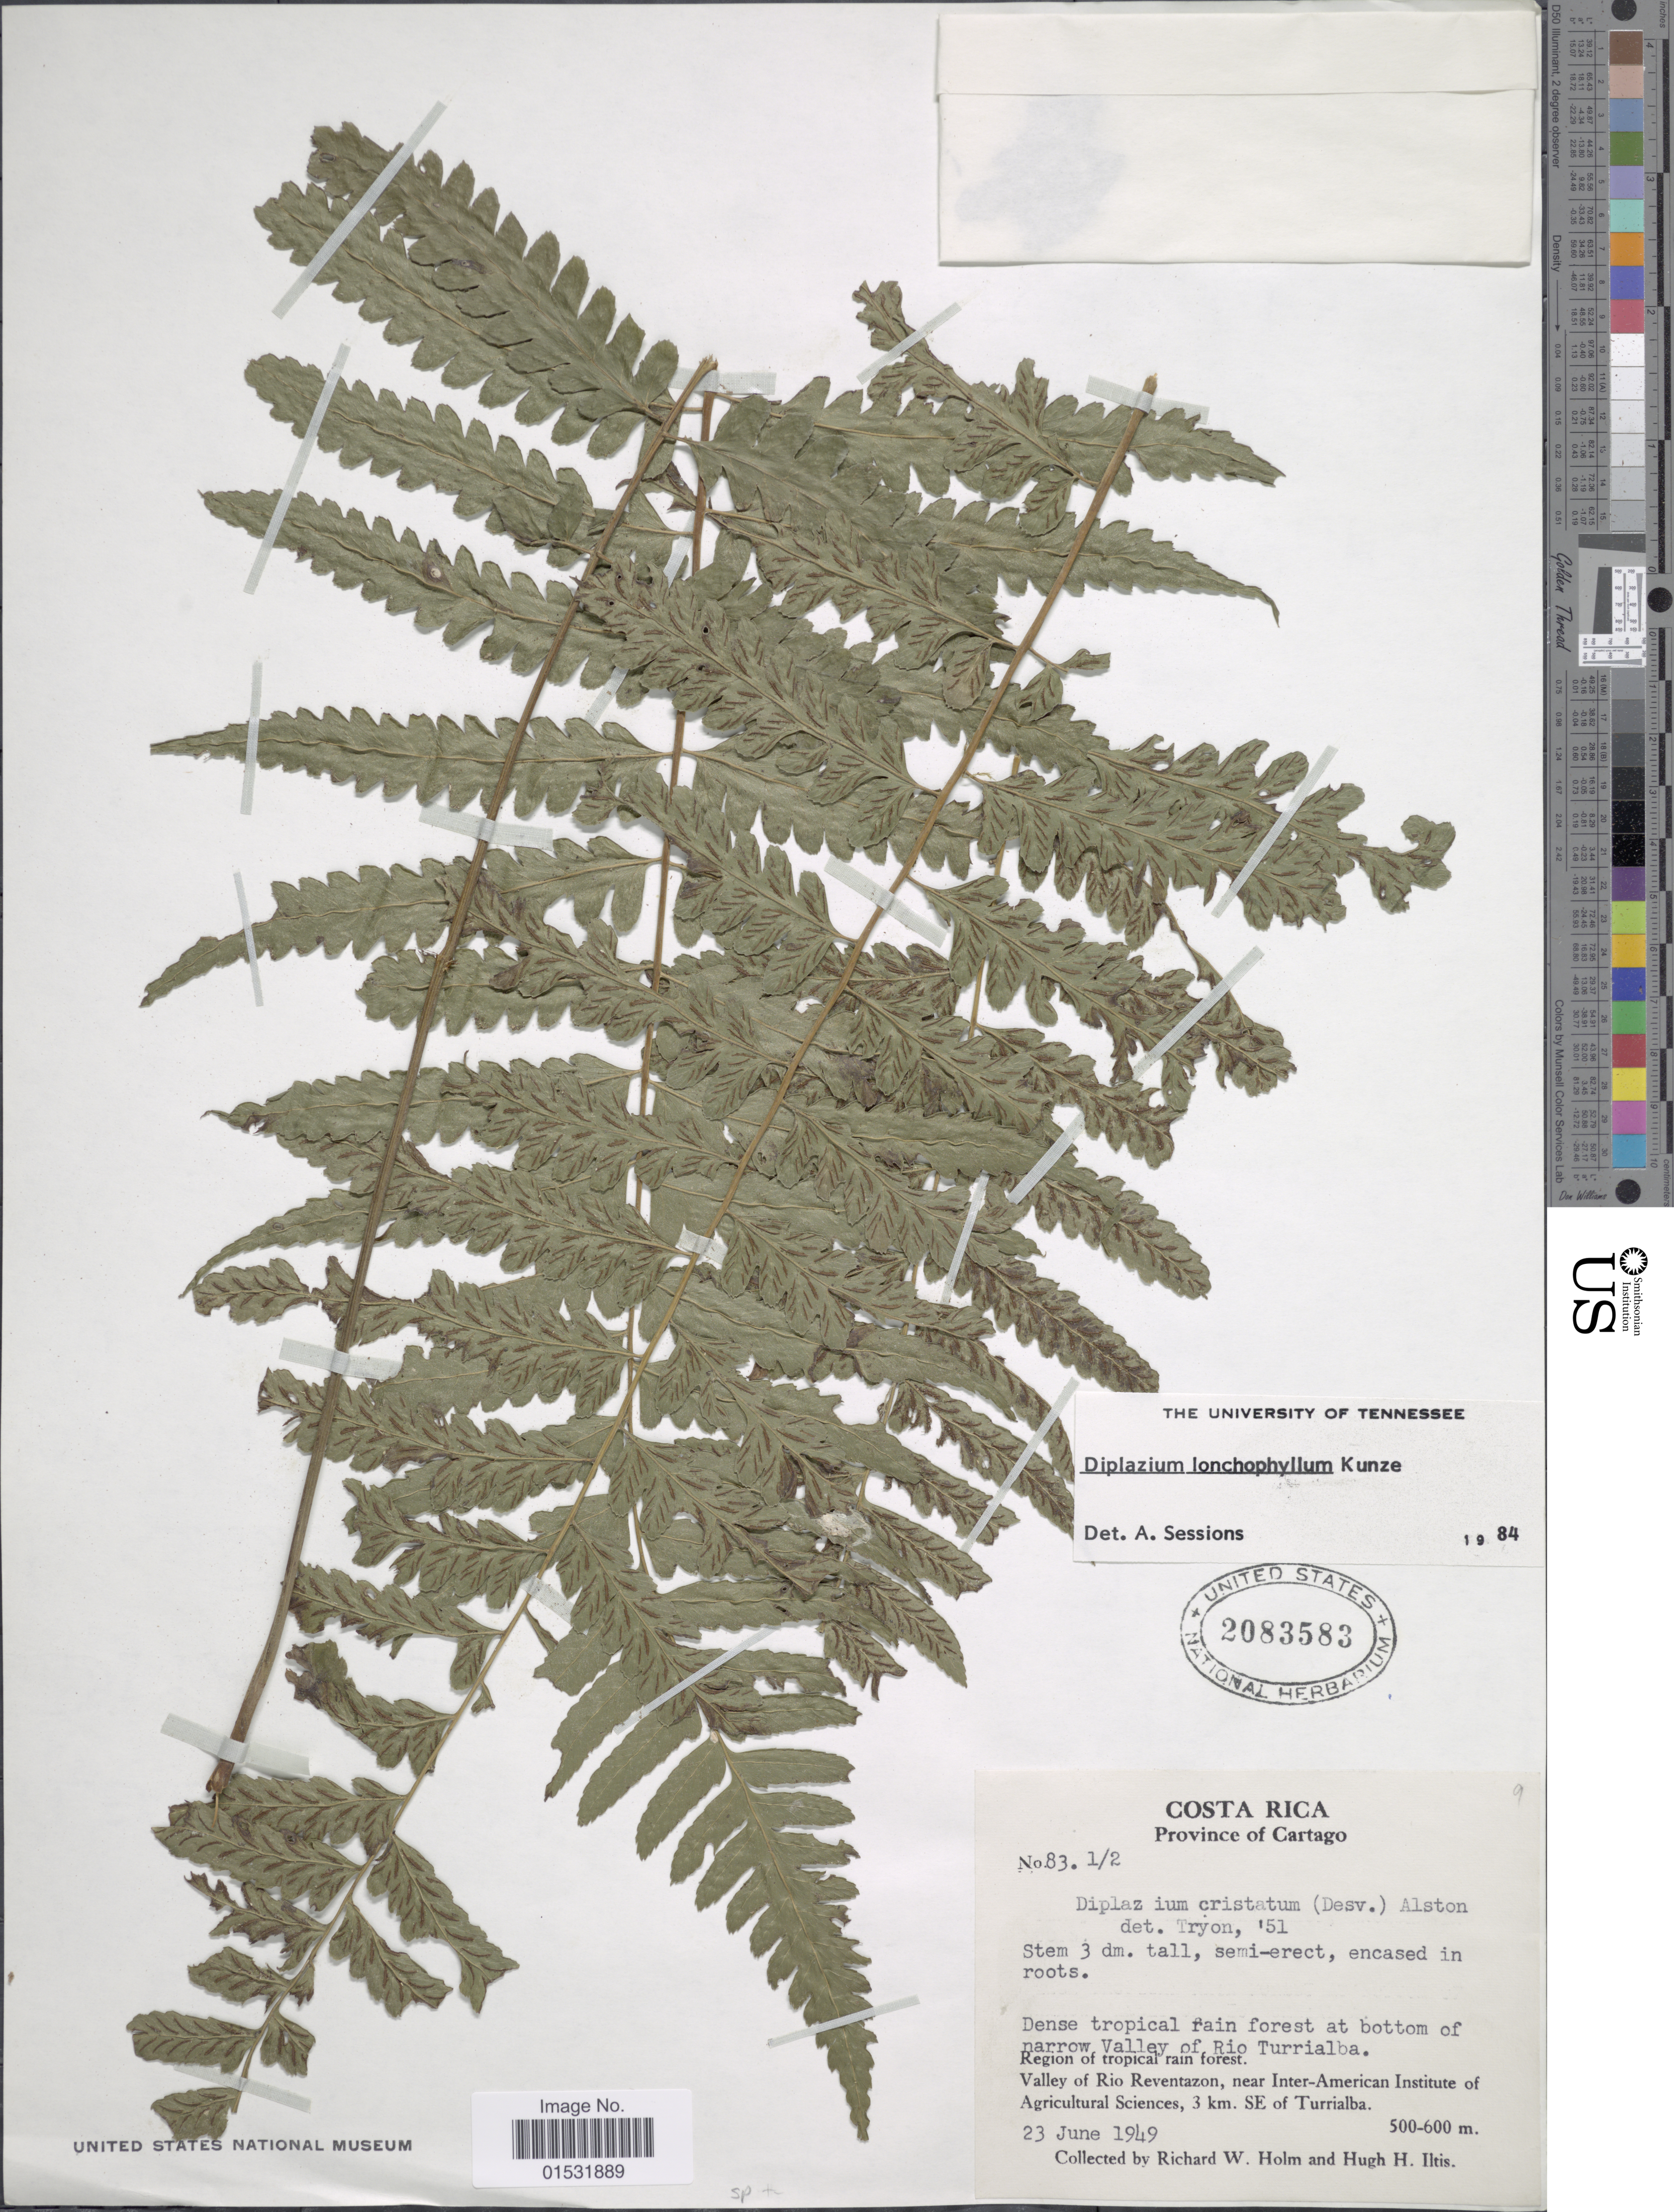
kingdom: Plantae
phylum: Tracheophyta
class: Polypodiopsida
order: Polypodiales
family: Athyriaceae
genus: Diplazium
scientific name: Diplazium lonchophyllum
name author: Kunze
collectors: R. W. Holm & H. H. Iltis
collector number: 83. 1/2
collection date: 1949-06-23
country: Costa Rica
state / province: Cartago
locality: Dense tropical rain forest at bottom of narrow Valley of Rio Turrialba. Region of tropical rain forest. Valley of Rio Reventazon, near Inter-American Institute of Agricultural Sciences, 3 km. SE of Turrialba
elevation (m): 500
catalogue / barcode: US 2083583